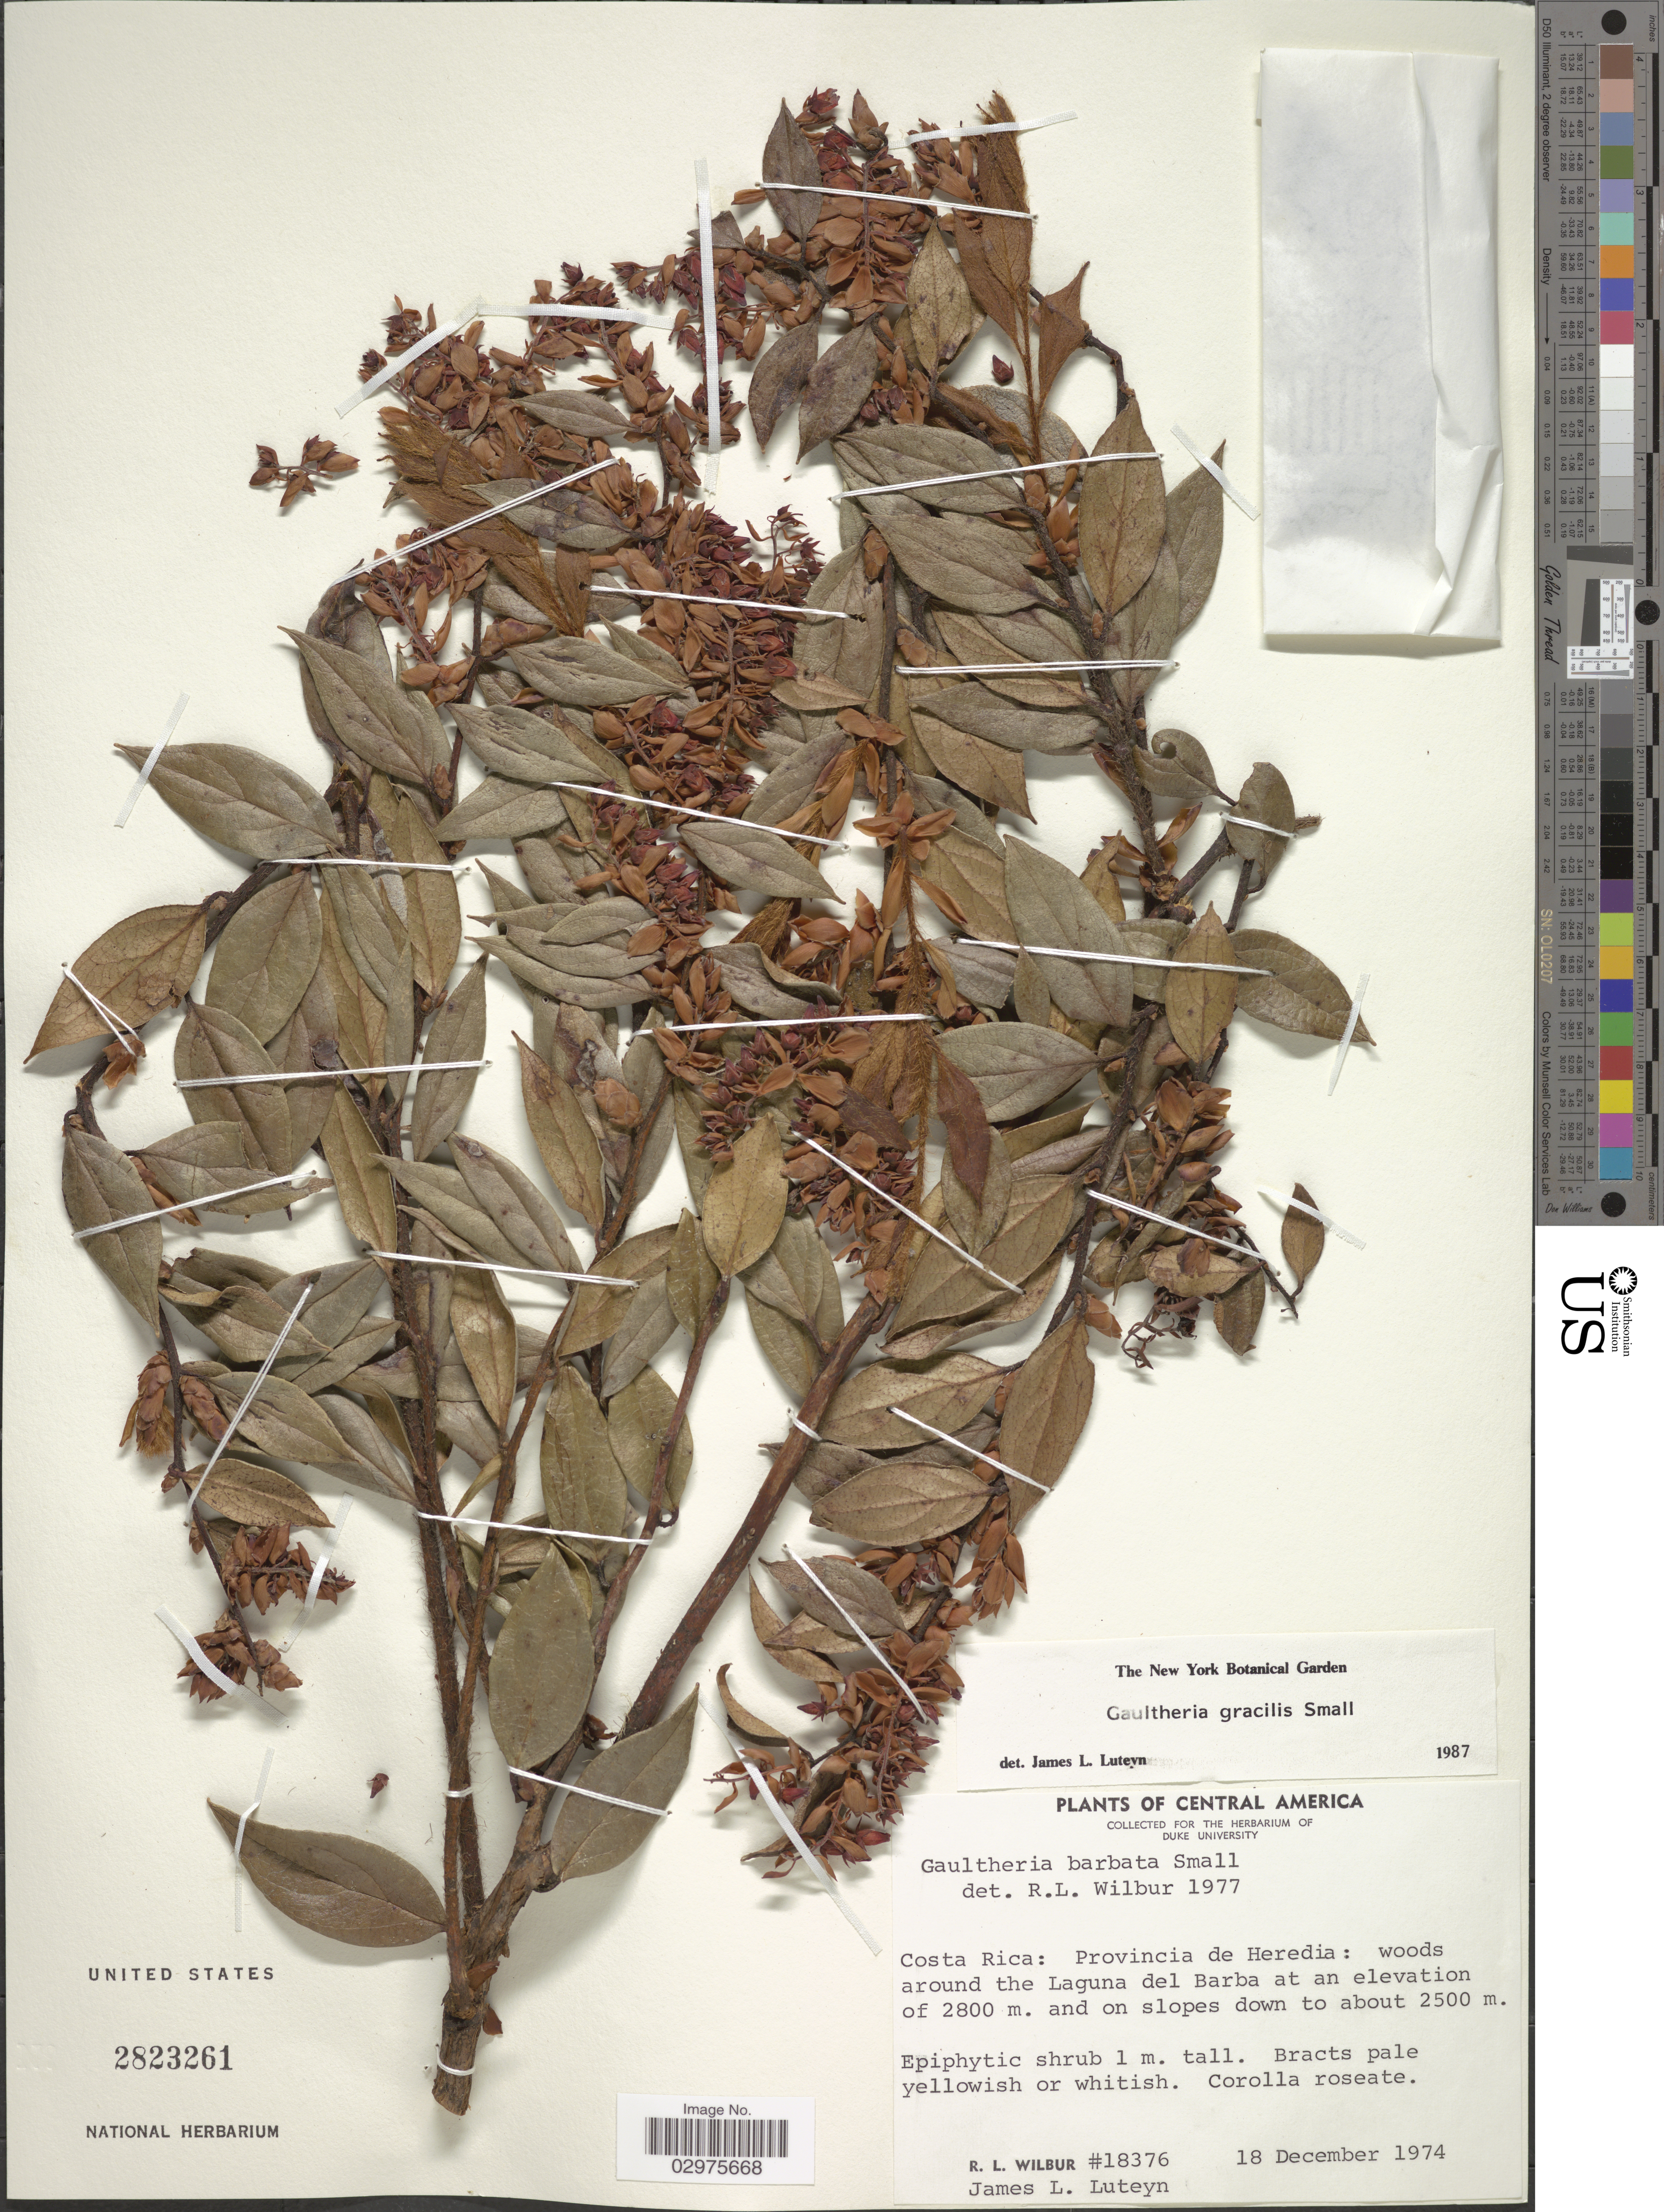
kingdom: Plantae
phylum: Tracheophyta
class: Magnoliopsida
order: Ericales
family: Ericaceae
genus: Gaultheria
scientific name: Gaultheria gracilis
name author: Small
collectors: R. L. Wilbur & J. L. Luteyn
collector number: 18376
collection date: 1974-12-18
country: Costa Rica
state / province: Heredia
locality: Woods around the Laguna del Barba.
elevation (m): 2500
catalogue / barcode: US 2823261